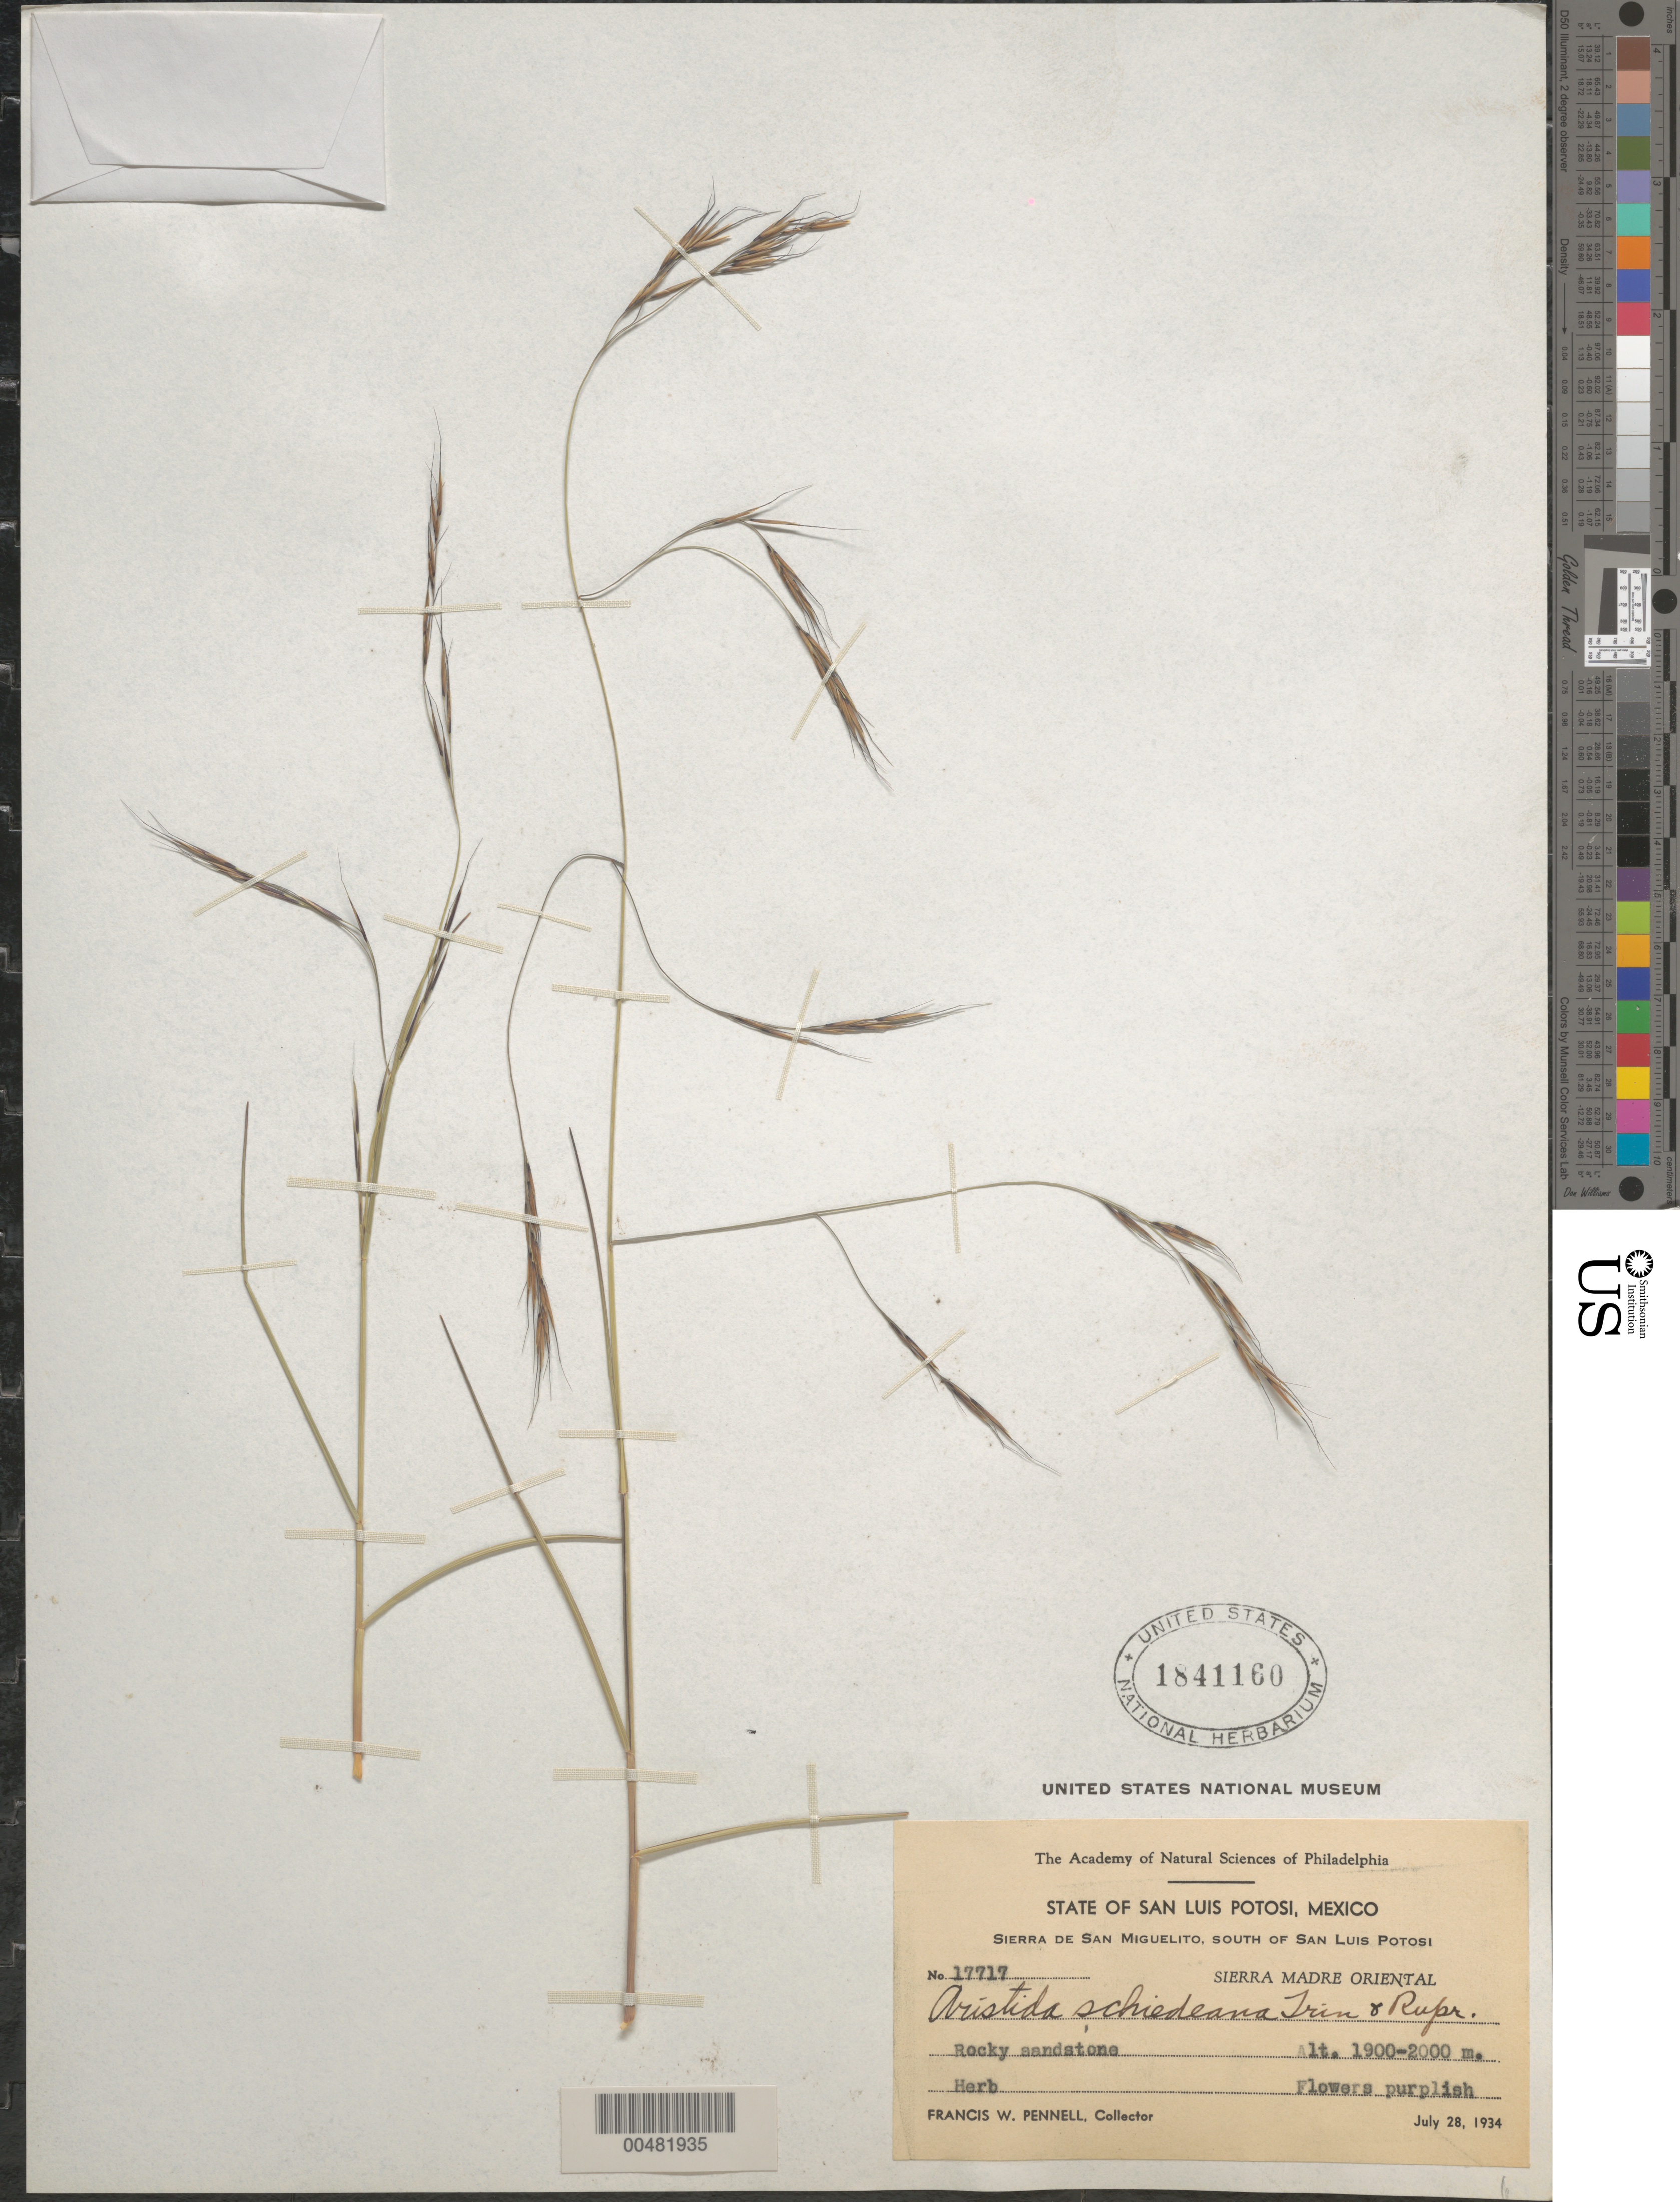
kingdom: Plantae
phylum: Tracheophyta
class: Liliopsida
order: Poales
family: Poaceae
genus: Aristida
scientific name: Aristida schiedeana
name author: Trin. & Rupr.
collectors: F. W. Pennell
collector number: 17717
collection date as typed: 28 Jul 1934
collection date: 1934-07-28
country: Mexico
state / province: San Luis Potosi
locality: Sierra de San Miguelito, S of San Luis Potosi, Sierra Madre Occidental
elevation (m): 1900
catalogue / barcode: US 1841160